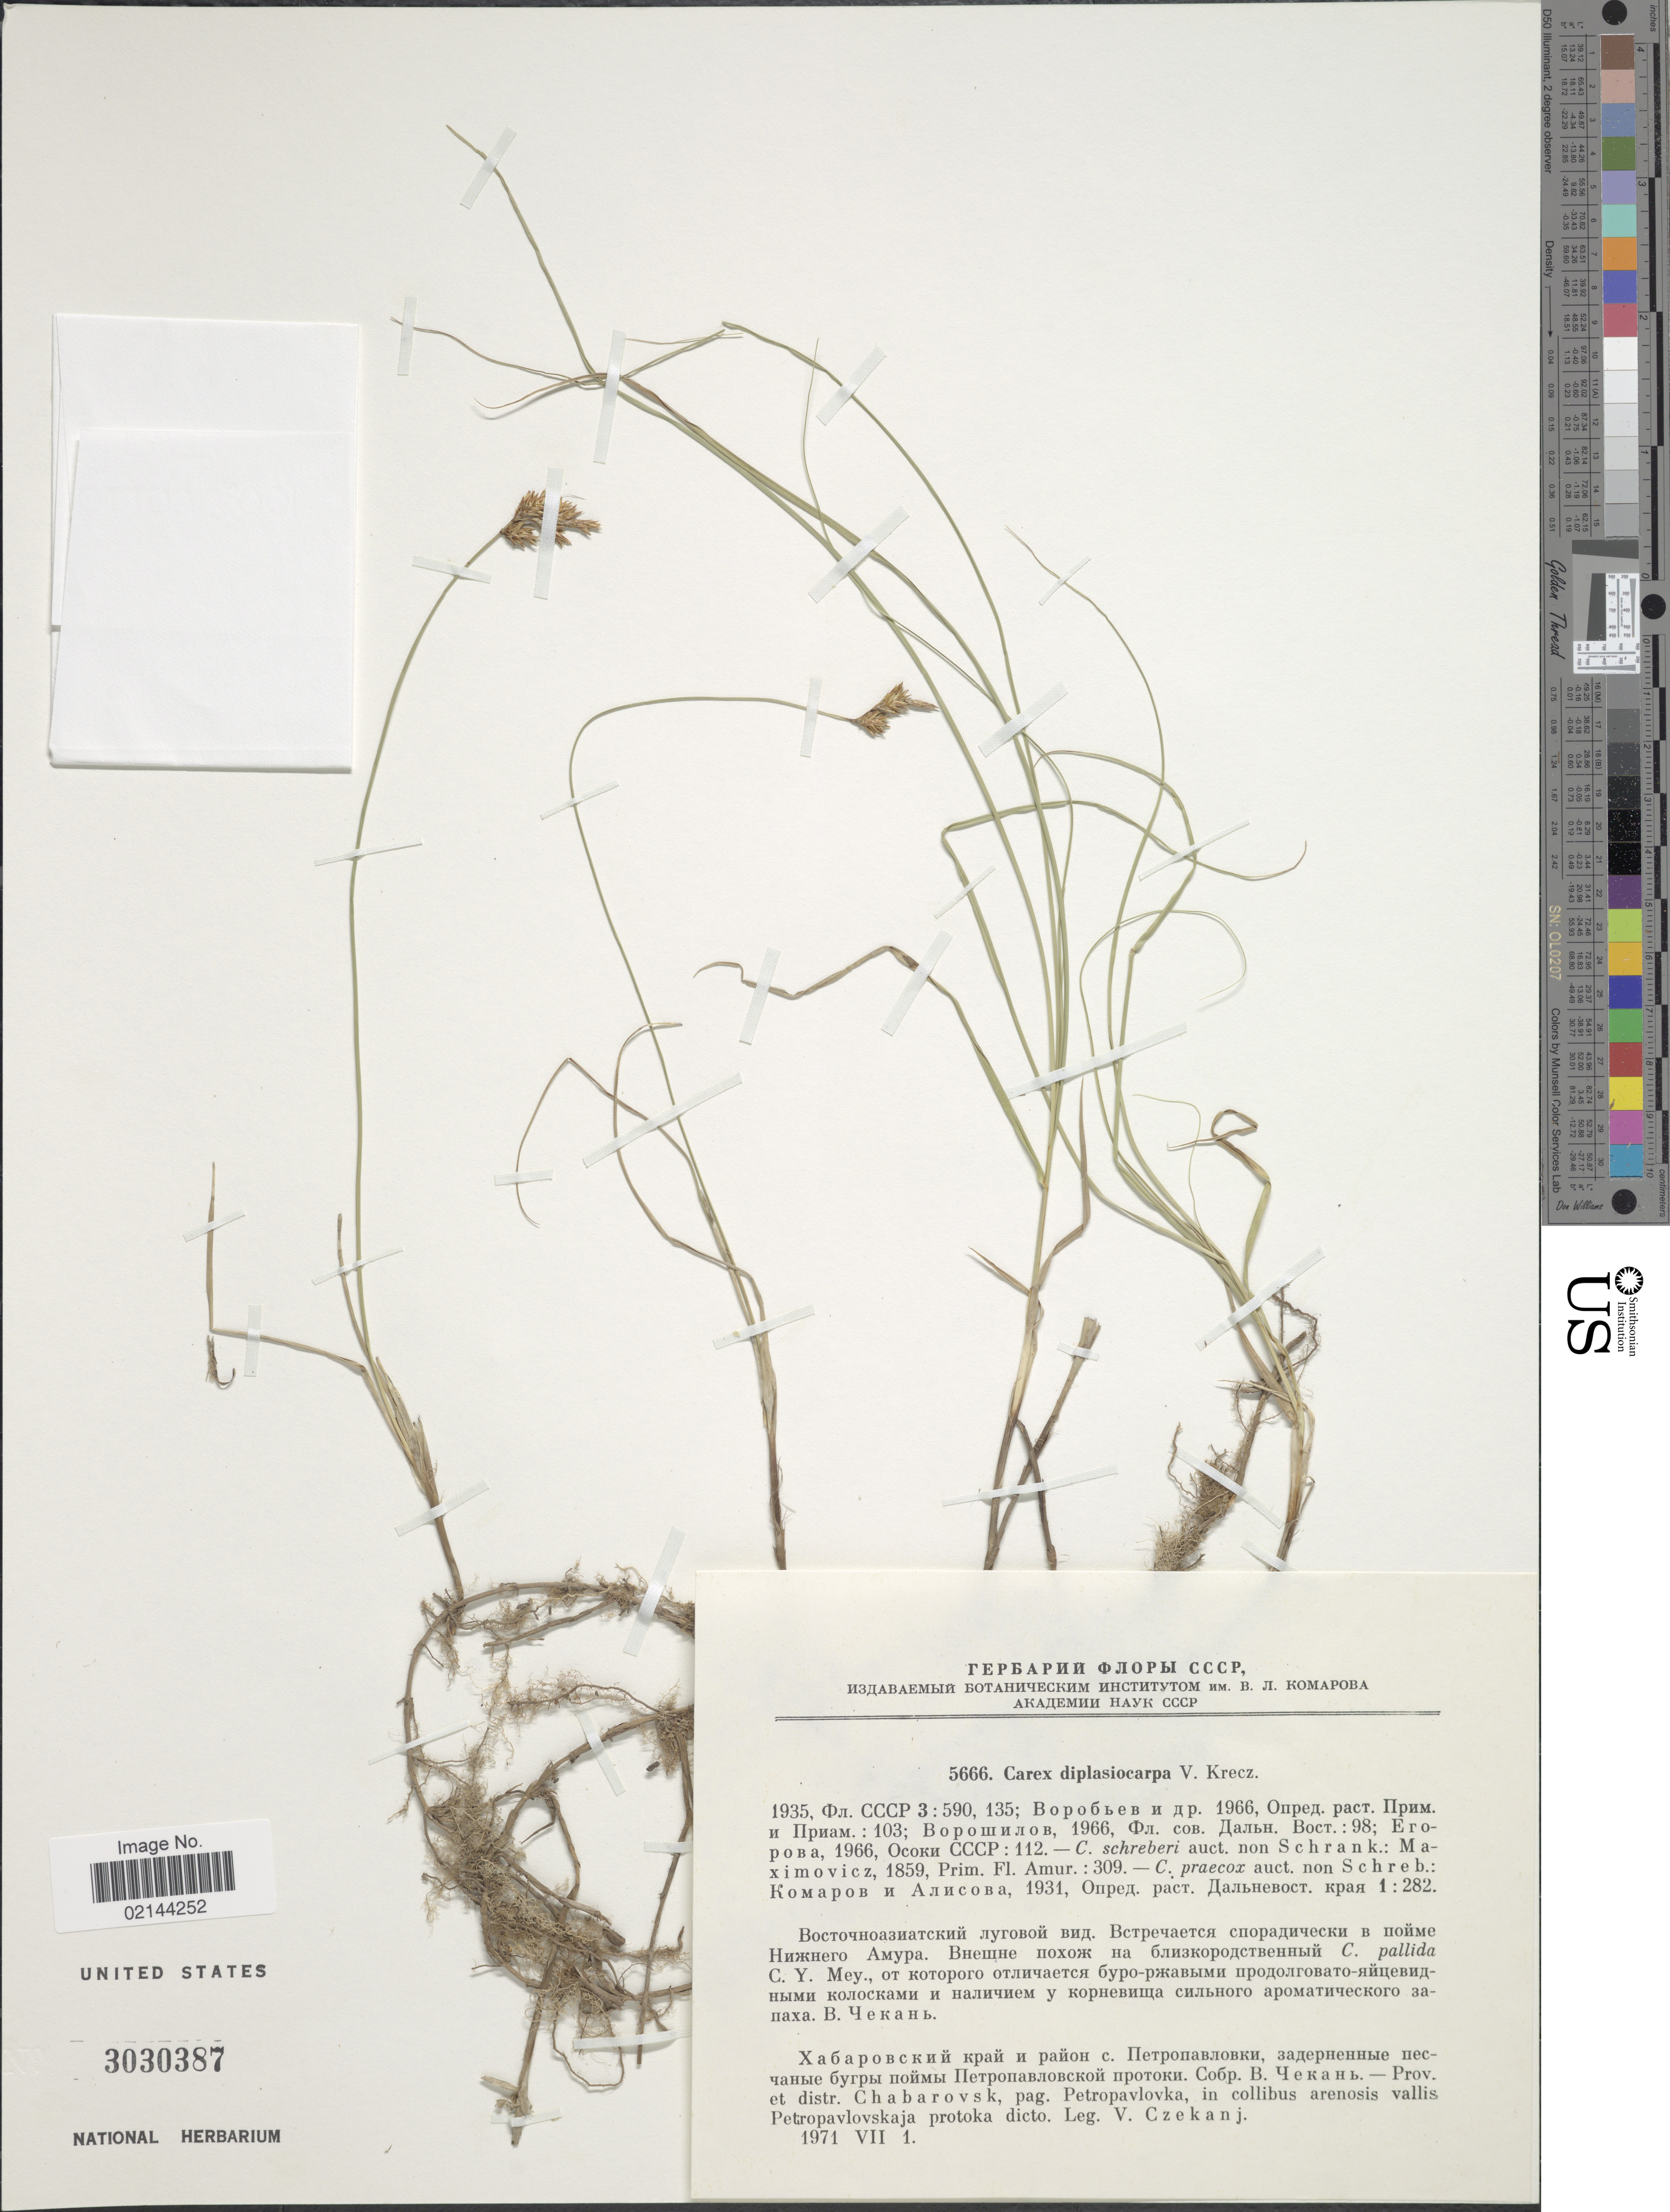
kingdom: Plantae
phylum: Tracheophyta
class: Liliopsida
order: Poales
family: Cyperaceae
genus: Carex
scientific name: Carex yamatsutana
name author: Ohwi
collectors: V. Czekanj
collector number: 5666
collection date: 1971-07-01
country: Russian Federation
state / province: Khabarovsk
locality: Prov. et distr. Chabarovsk, pag. Petropavlovka, in collibus arenosis vallis Petropavlovskaja protoka dicto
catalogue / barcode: US 3030387